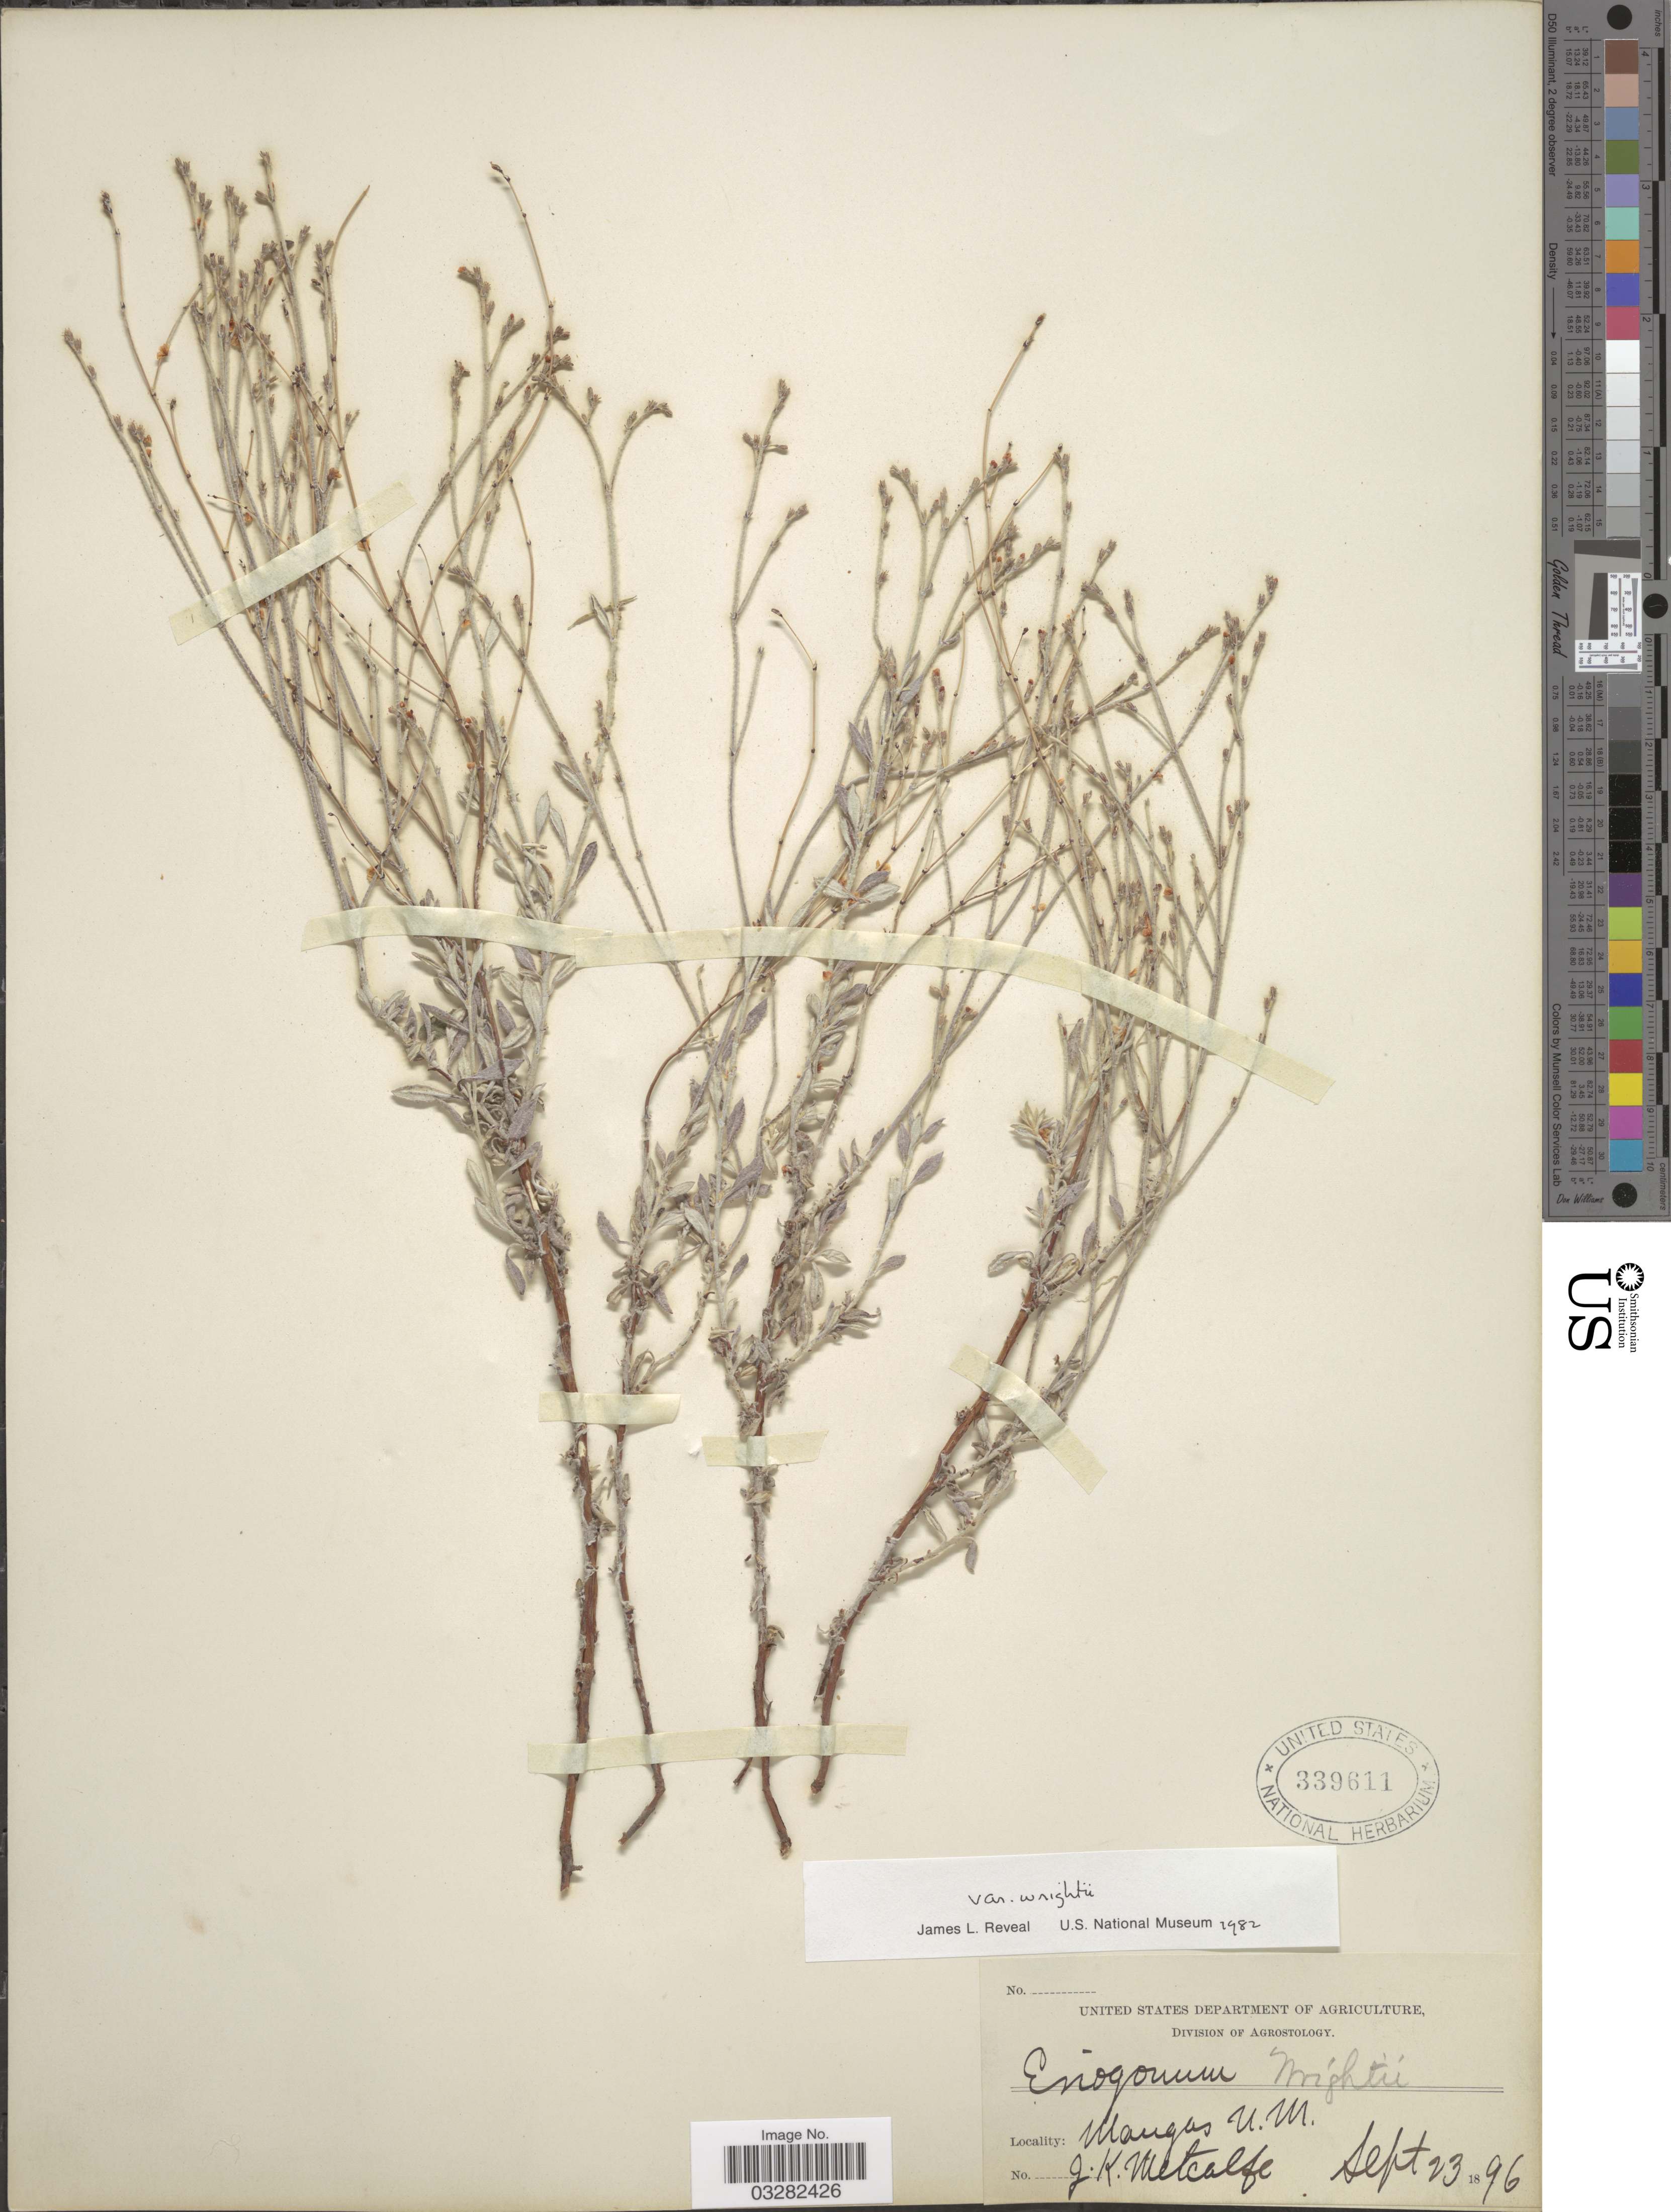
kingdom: Plantae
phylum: Tracheophyta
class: Magnoliopsida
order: Caryophyllales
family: Polygonaceae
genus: Eriogonum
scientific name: Eriogonum wrightii var. wrightii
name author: Torr. ex Benth.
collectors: J. Metcalfe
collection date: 1896-09-23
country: United States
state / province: New Mexico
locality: Mangas.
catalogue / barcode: US 339611